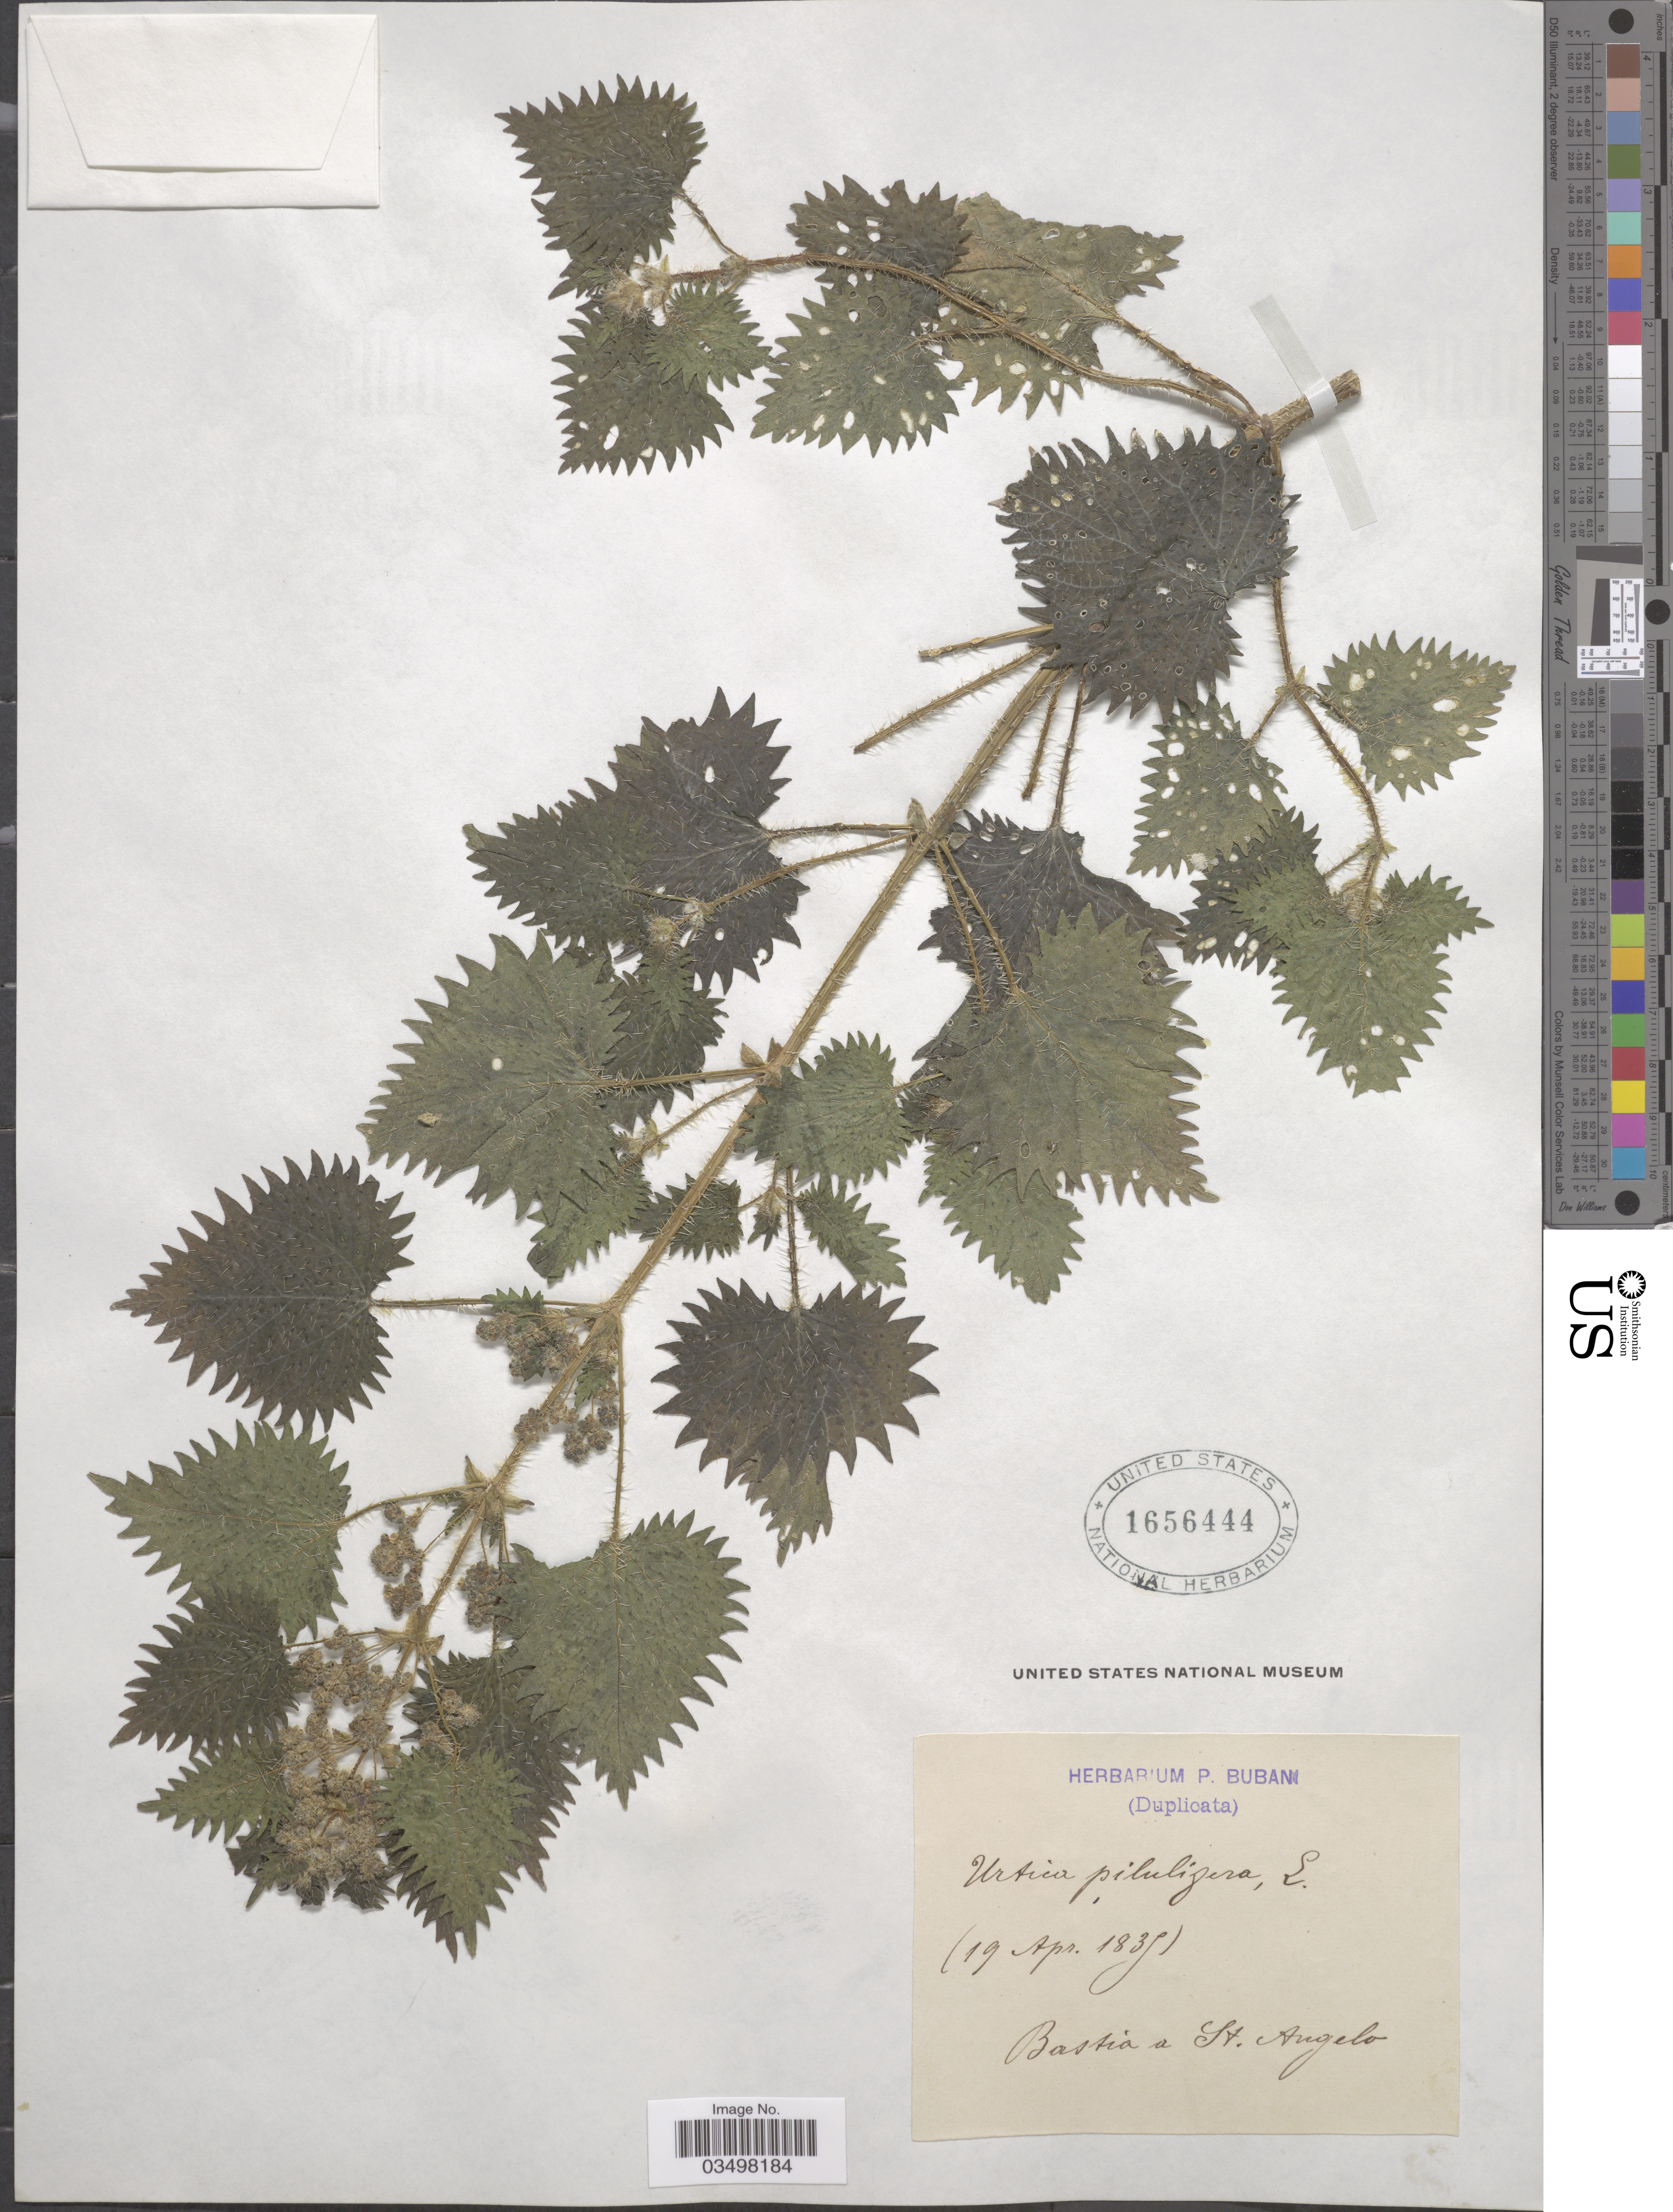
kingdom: Plantae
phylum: Tracheophyta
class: Magnoliopsida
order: Rosales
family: Urticaceae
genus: Urtica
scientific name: Urtica pilulifera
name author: L.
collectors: ex herb. P. Bubani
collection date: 1835-04-19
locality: Bastia a St. Angelo.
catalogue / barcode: US 1656444